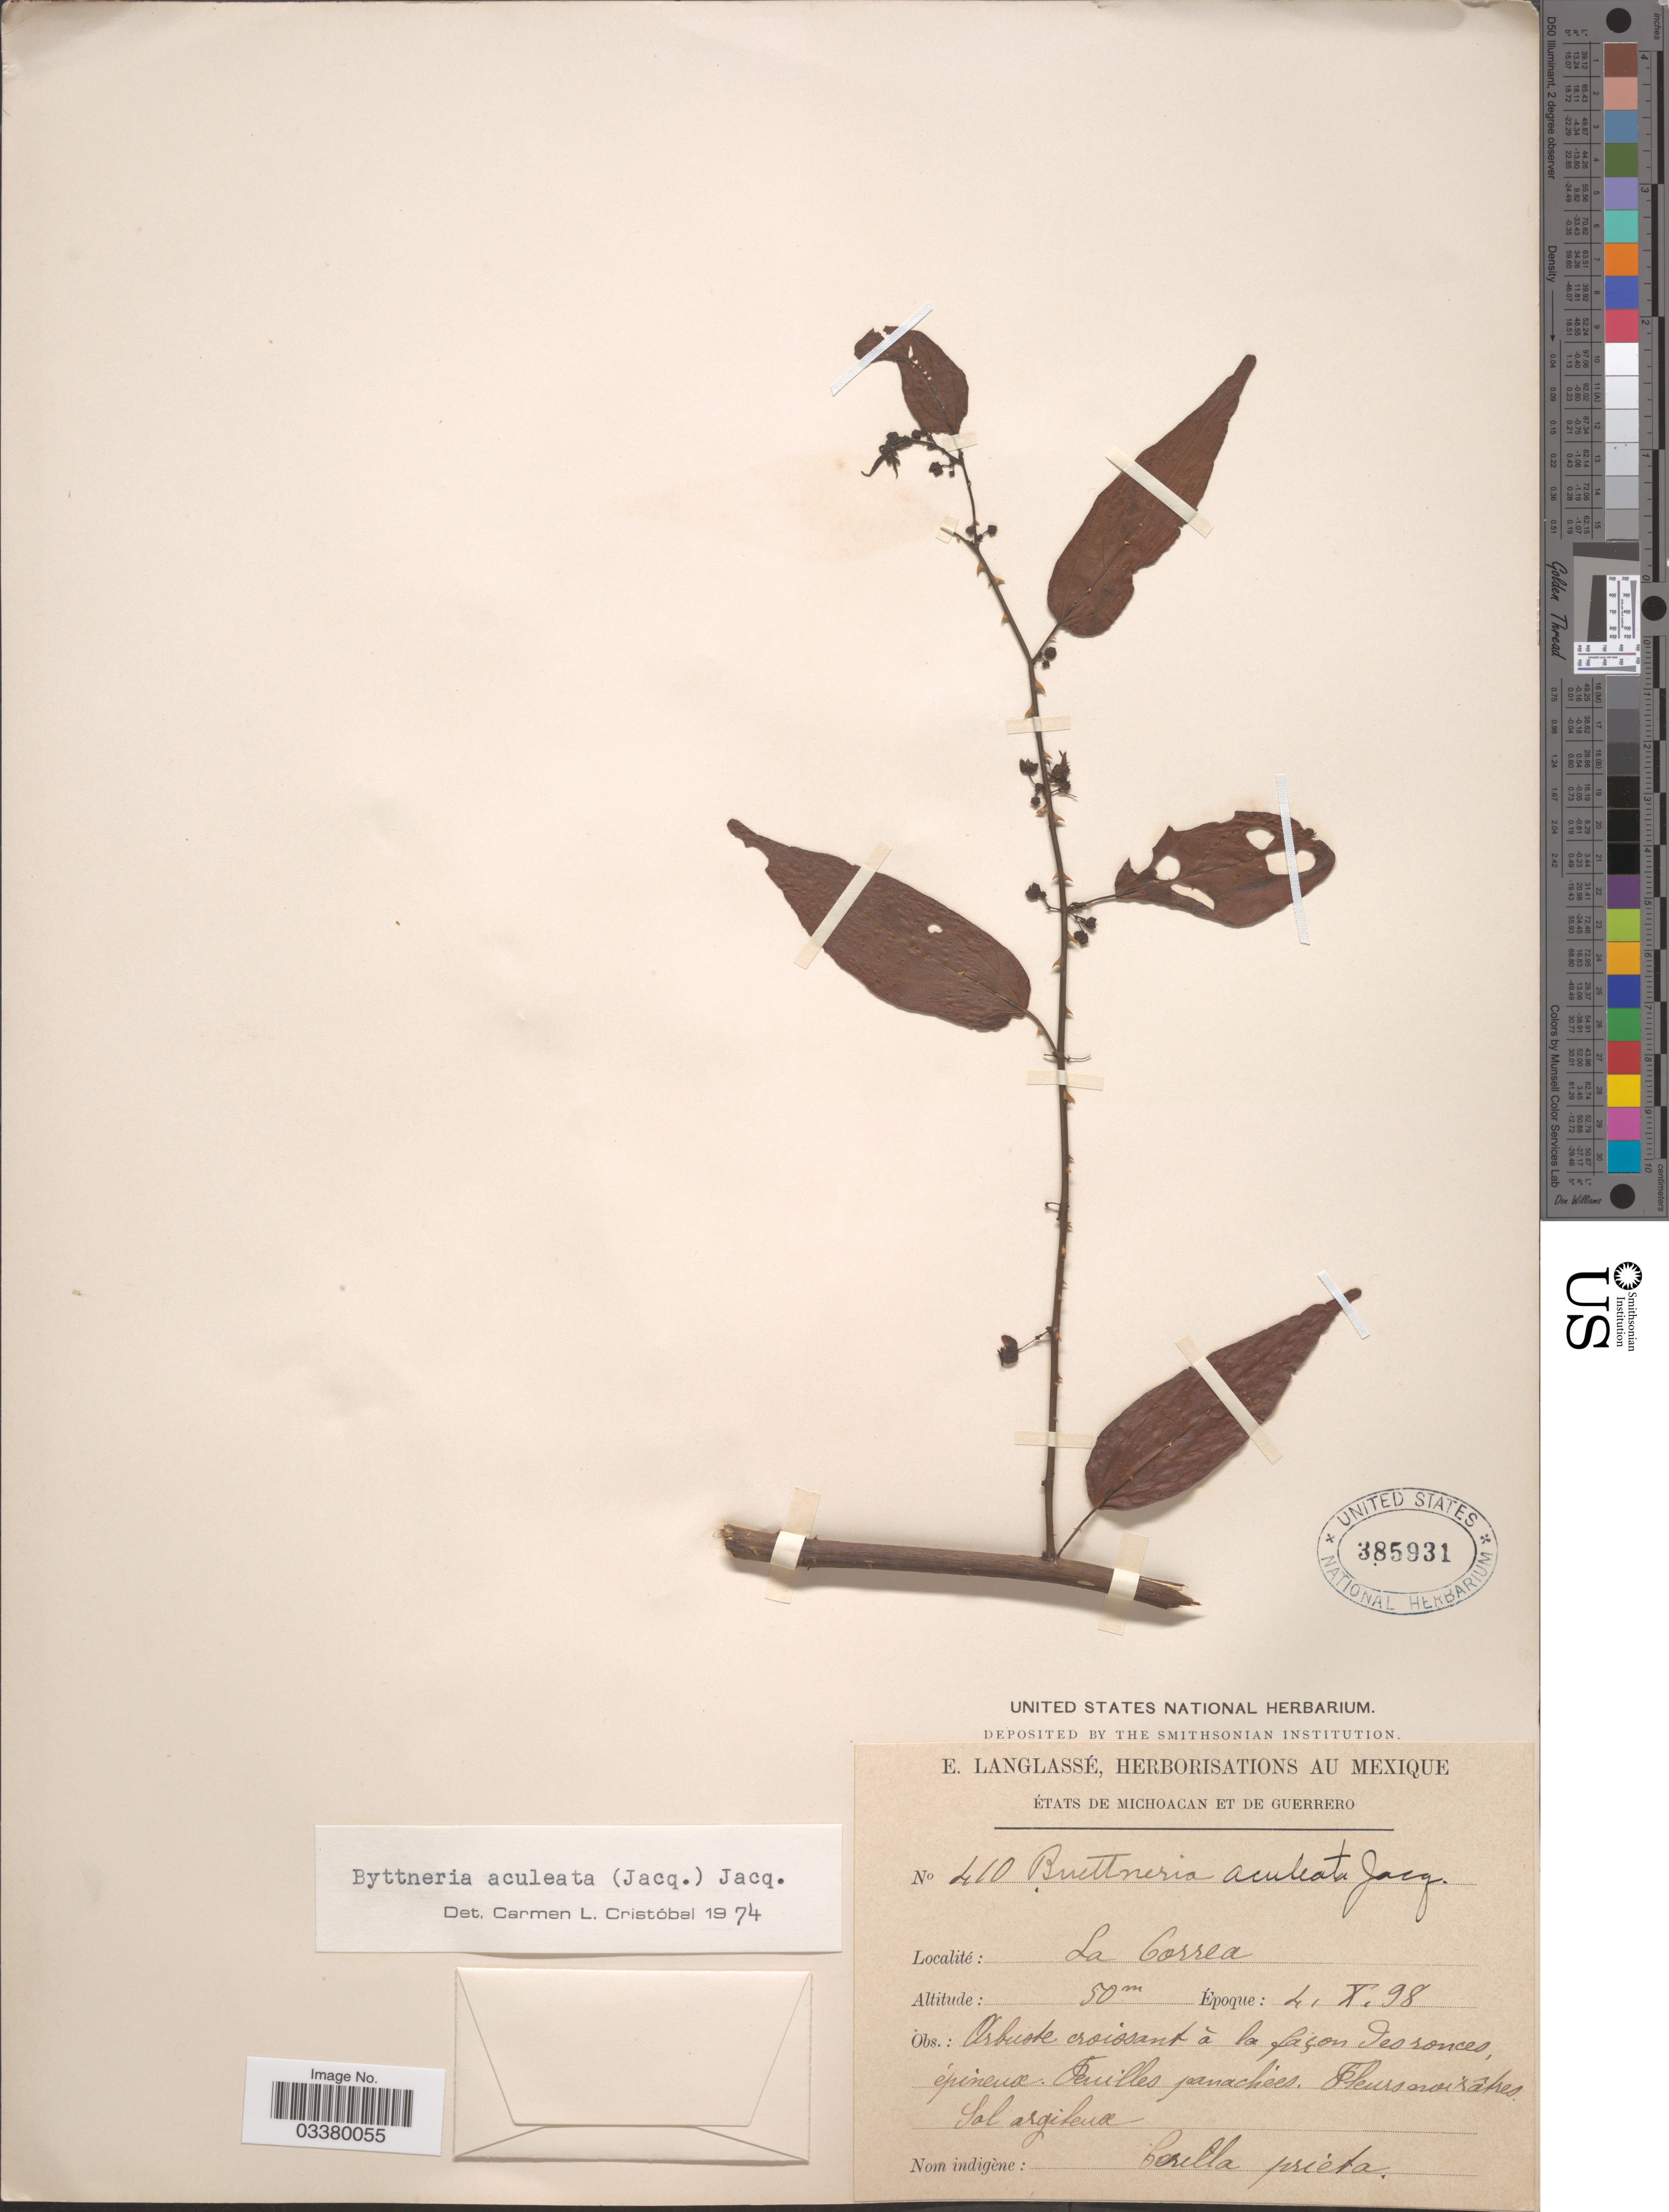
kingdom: Plantae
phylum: Tracheophyta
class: Magnoliopsida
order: Malvales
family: Malvaceae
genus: Byttneria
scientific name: Byttneria aculeata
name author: (Jacq.) Jacq.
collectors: E. Langlassé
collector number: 410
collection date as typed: Transcribed d/m/y: 4/10/98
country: Mexico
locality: États de Michoacan et de Guerrero. La Correa.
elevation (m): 50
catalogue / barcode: US 385931